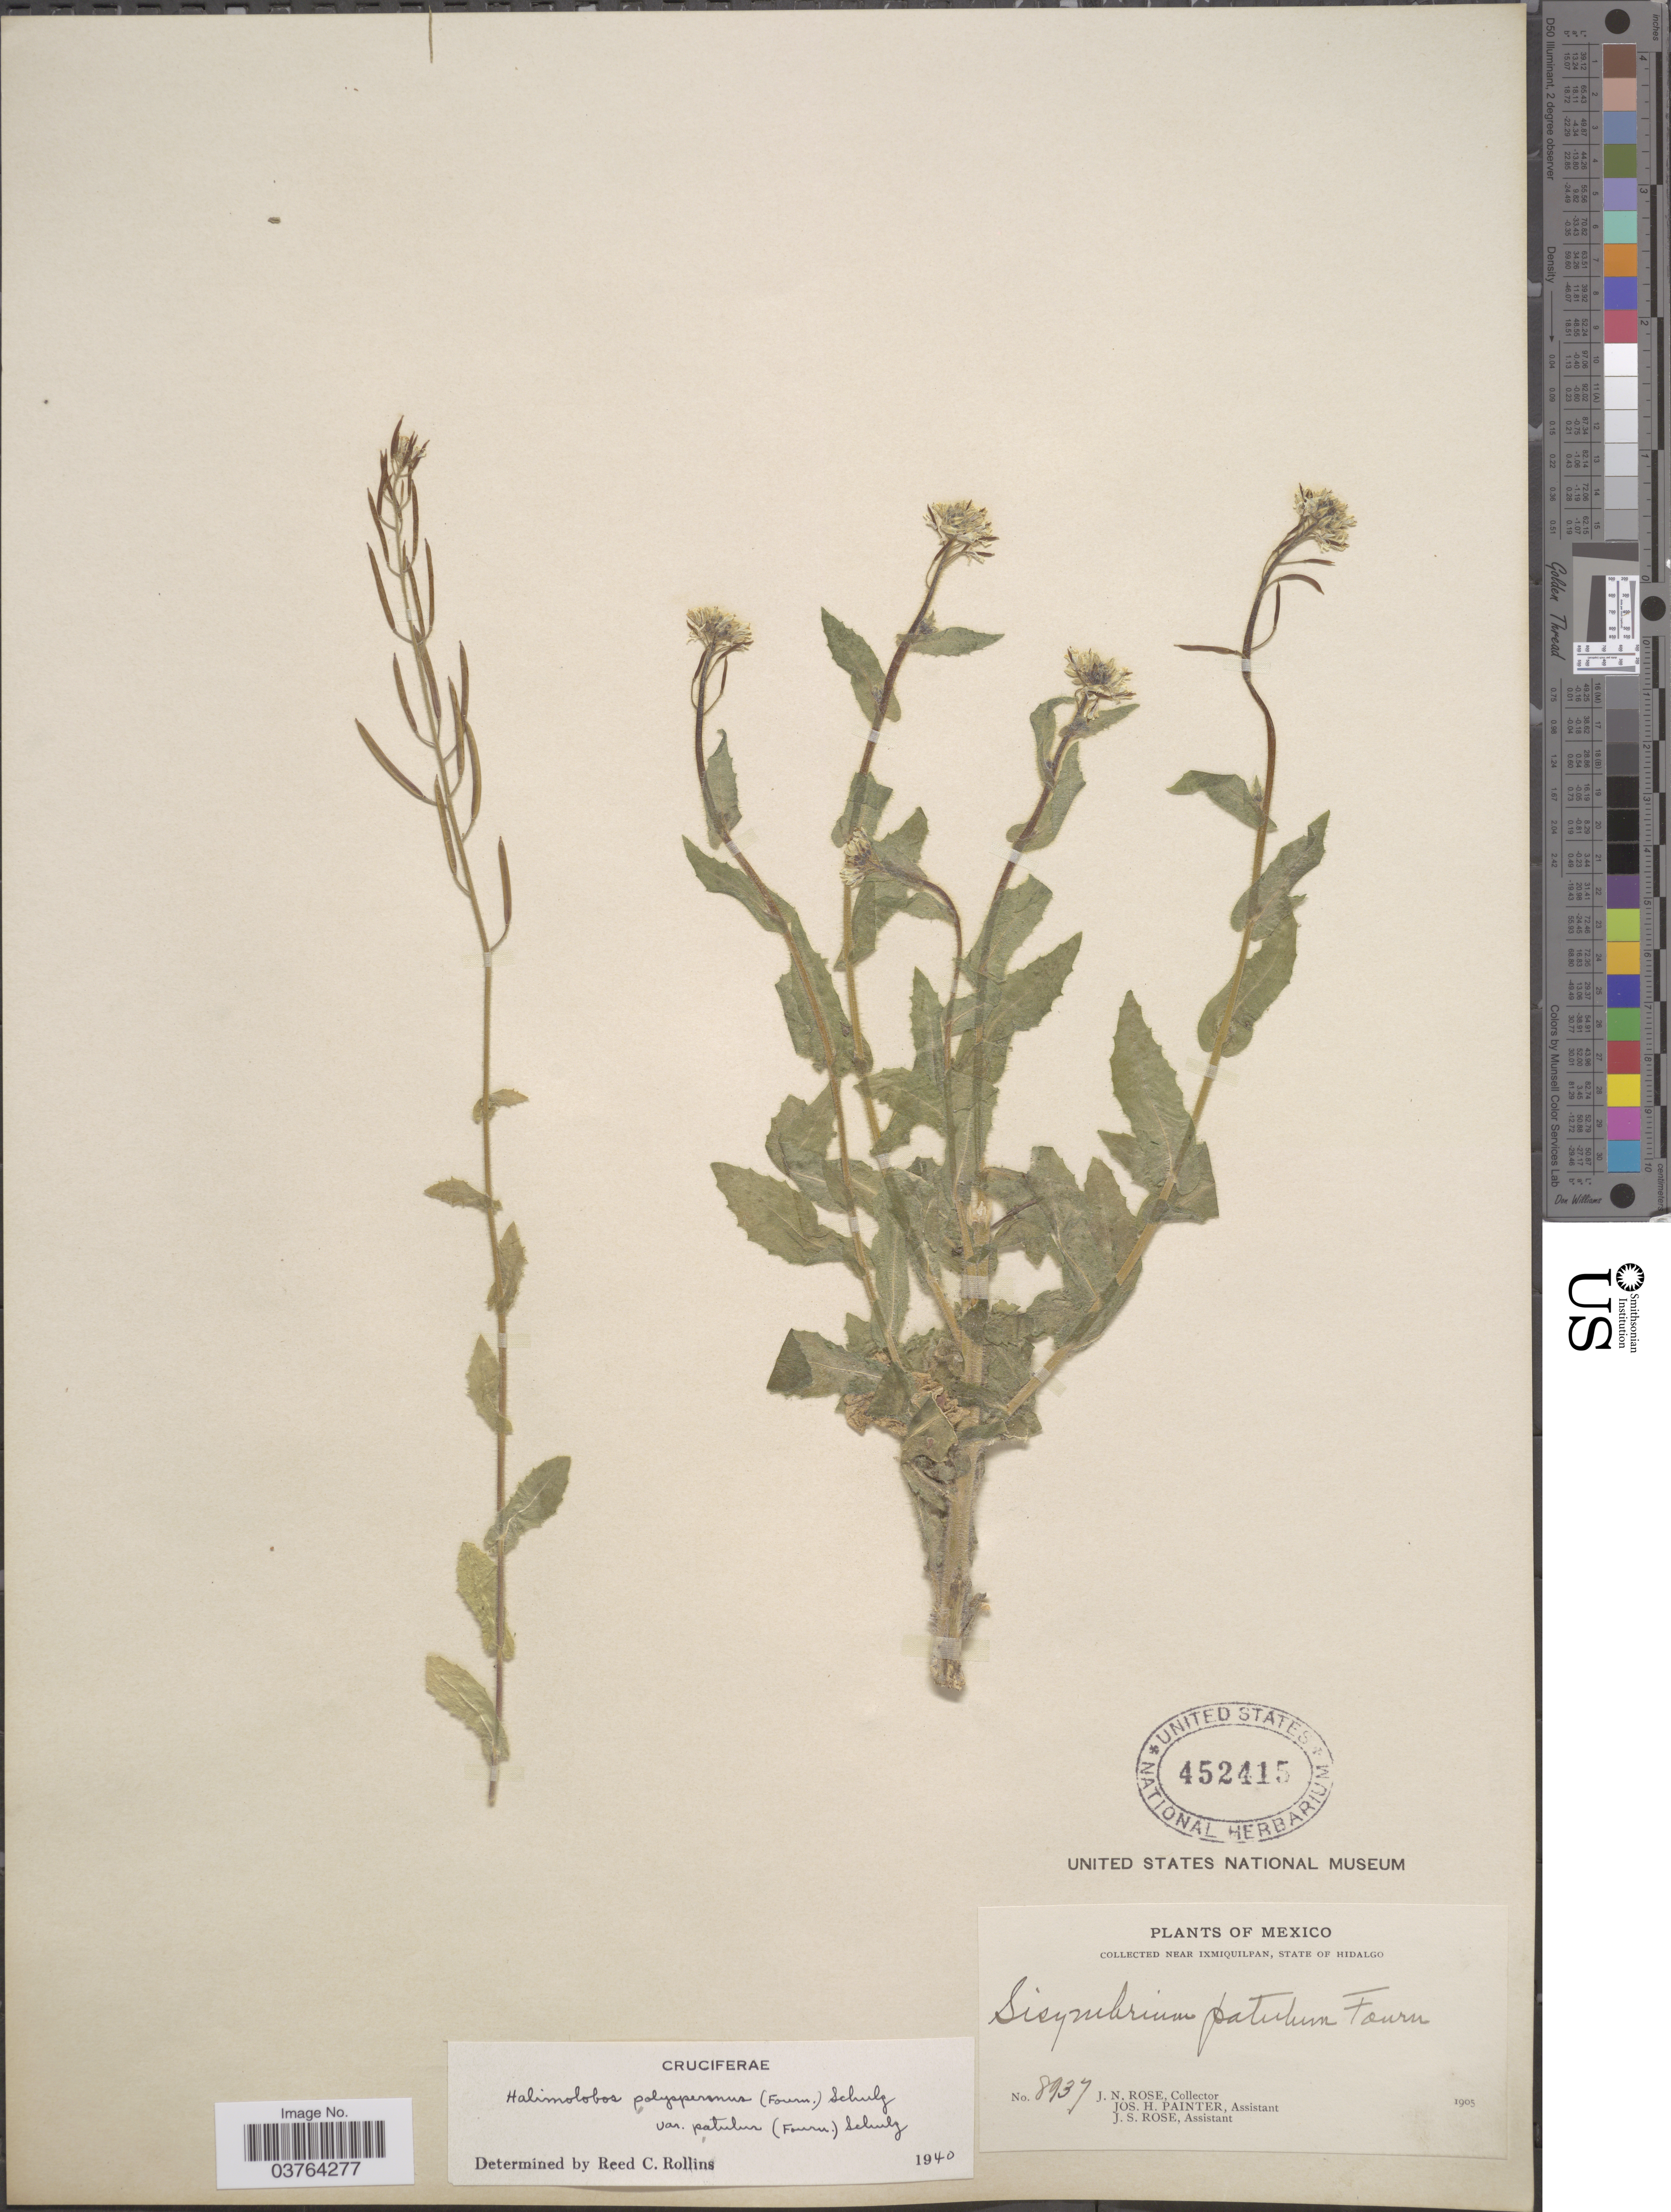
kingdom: Plantae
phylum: Tracheophyta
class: Magnoliopsida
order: Brassicales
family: Brassicaceae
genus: Halimolobos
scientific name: Halimolobos polyspermus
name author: O.E. Schulz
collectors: J. N. Rose, J. H. Painter & J. S. Rose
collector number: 8937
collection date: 1905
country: Mexico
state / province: Hidalgo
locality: Near Ixmiquilpan.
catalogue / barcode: US 452415